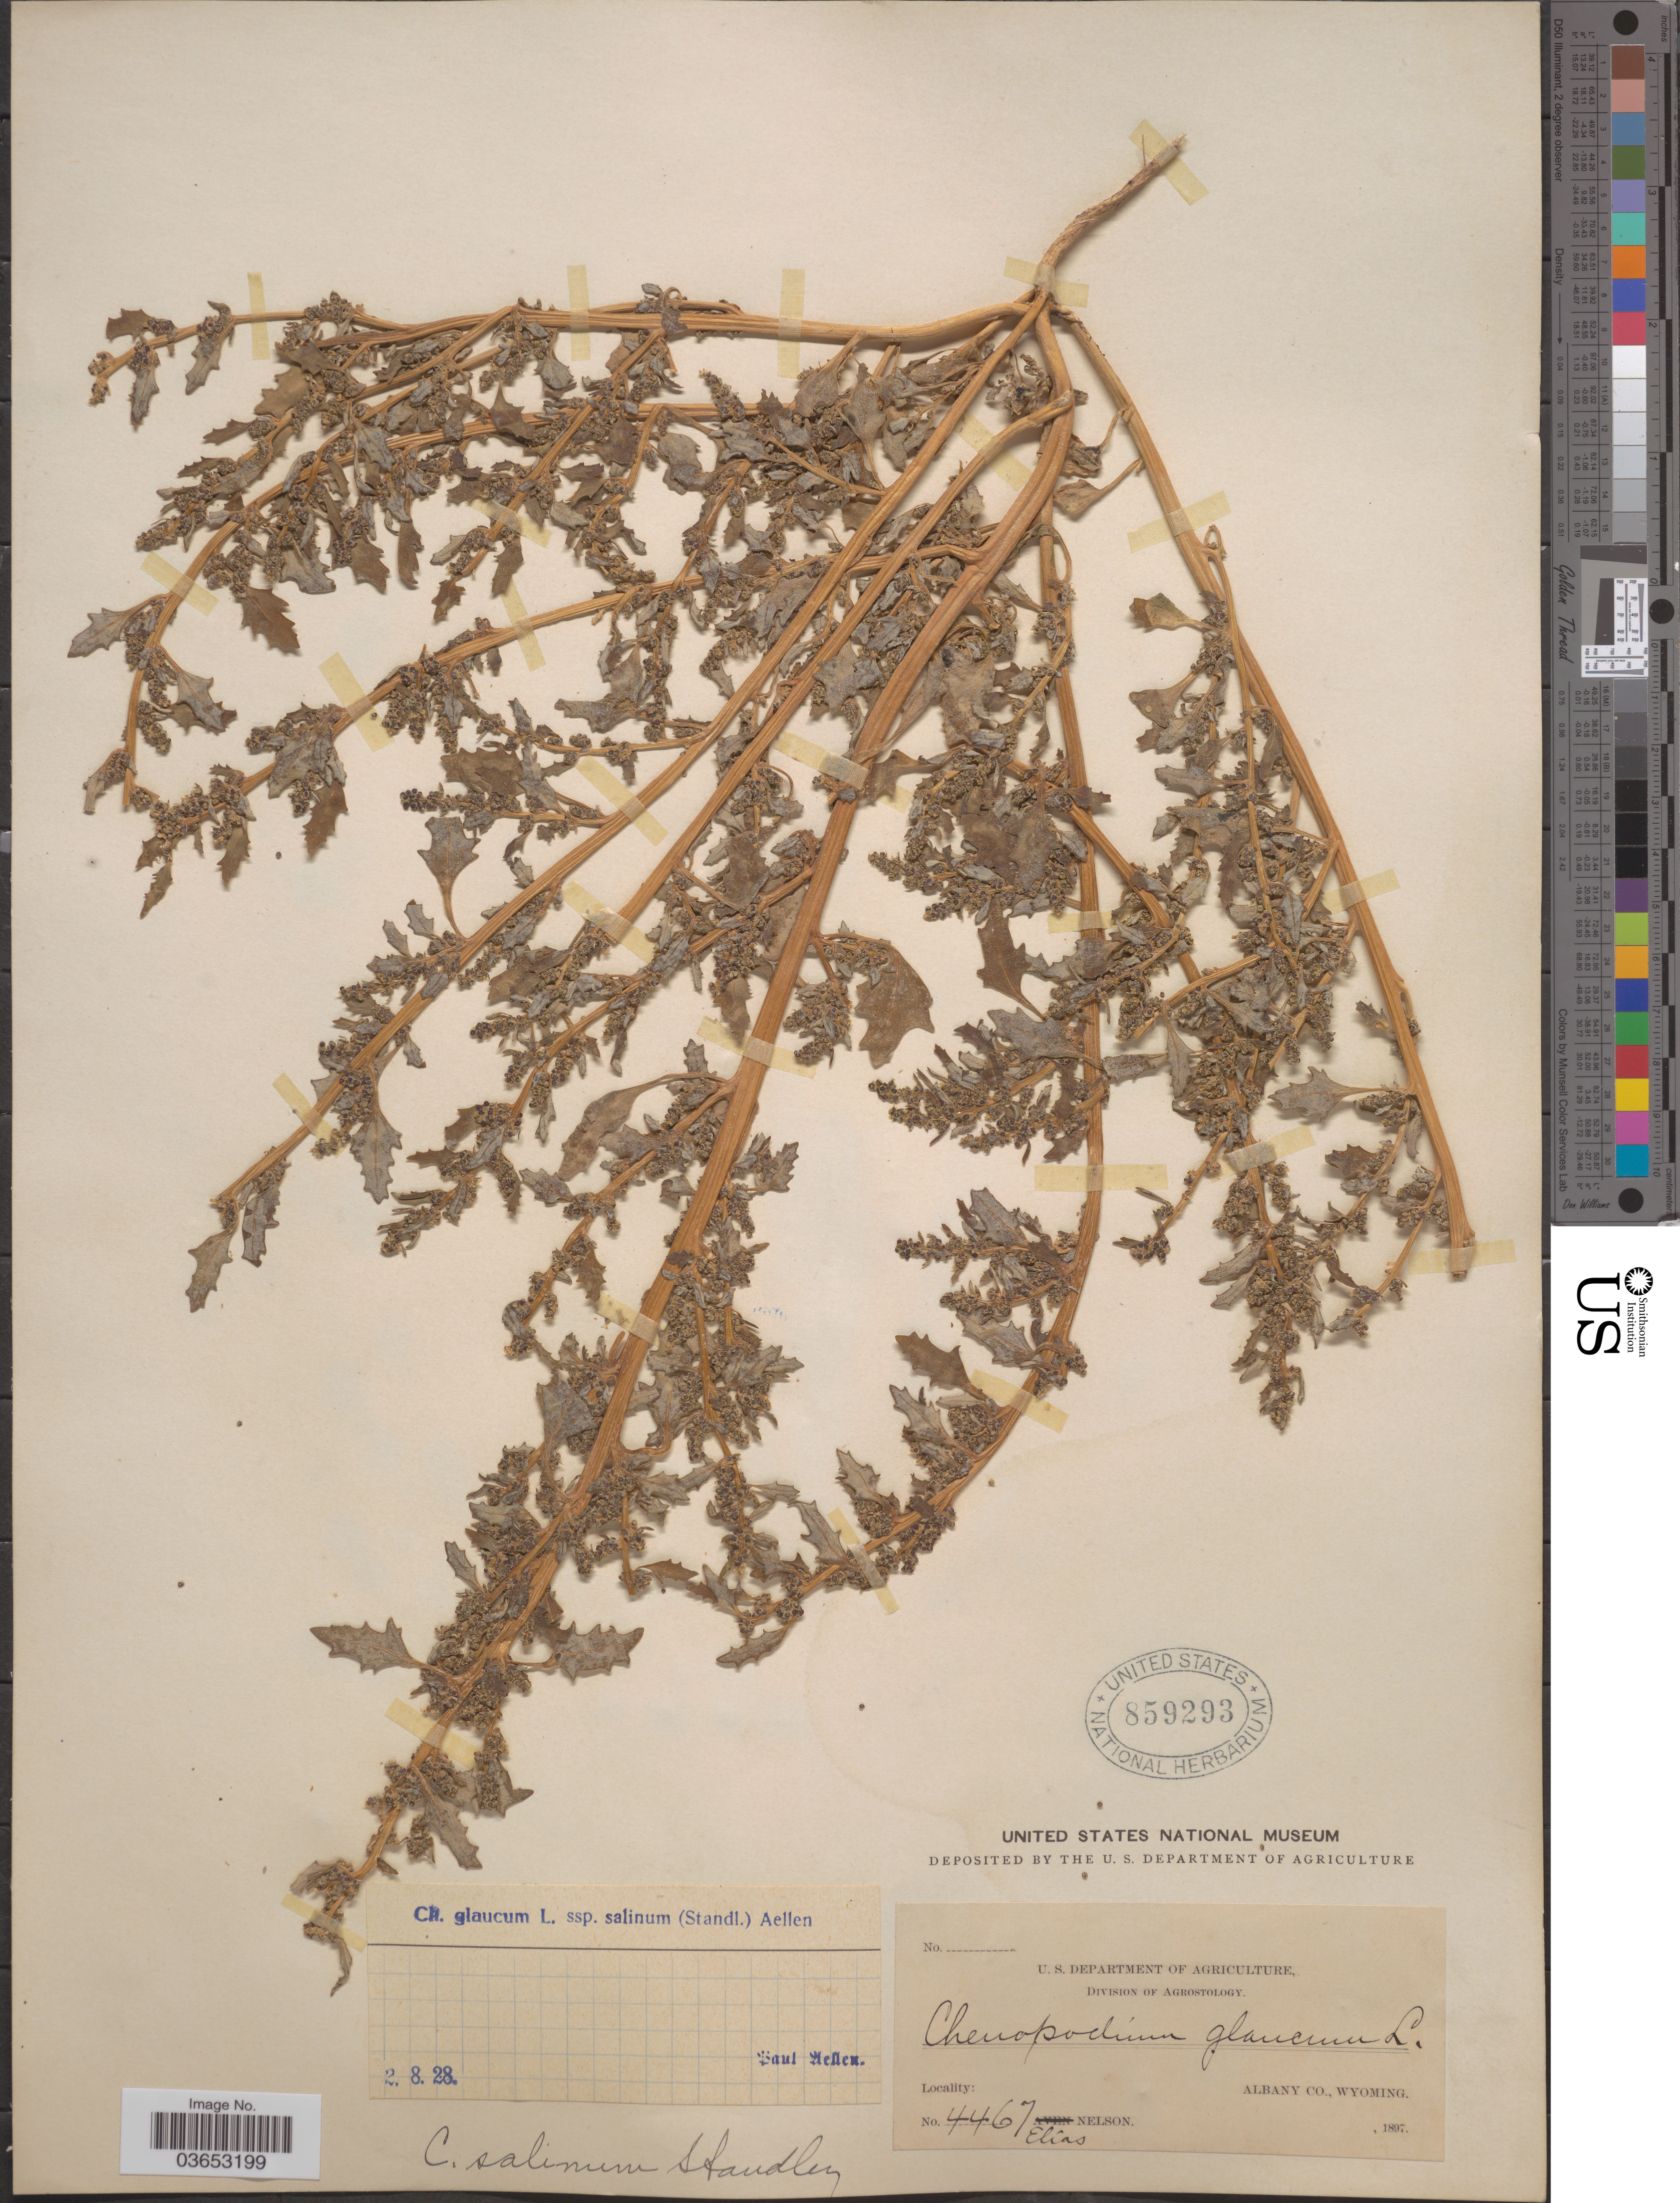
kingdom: Plantae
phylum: Tracheophyta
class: Magnoliopsida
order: Caryophyllales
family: Amaranthaceae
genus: Chenopodium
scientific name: Chenopodium glaucum subsp. salinum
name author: (Aellen) Aellen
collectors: A. Nelson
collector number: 4467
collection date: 1897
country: United States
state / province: Wyoming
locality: Albany Co.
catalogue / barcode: US 859293